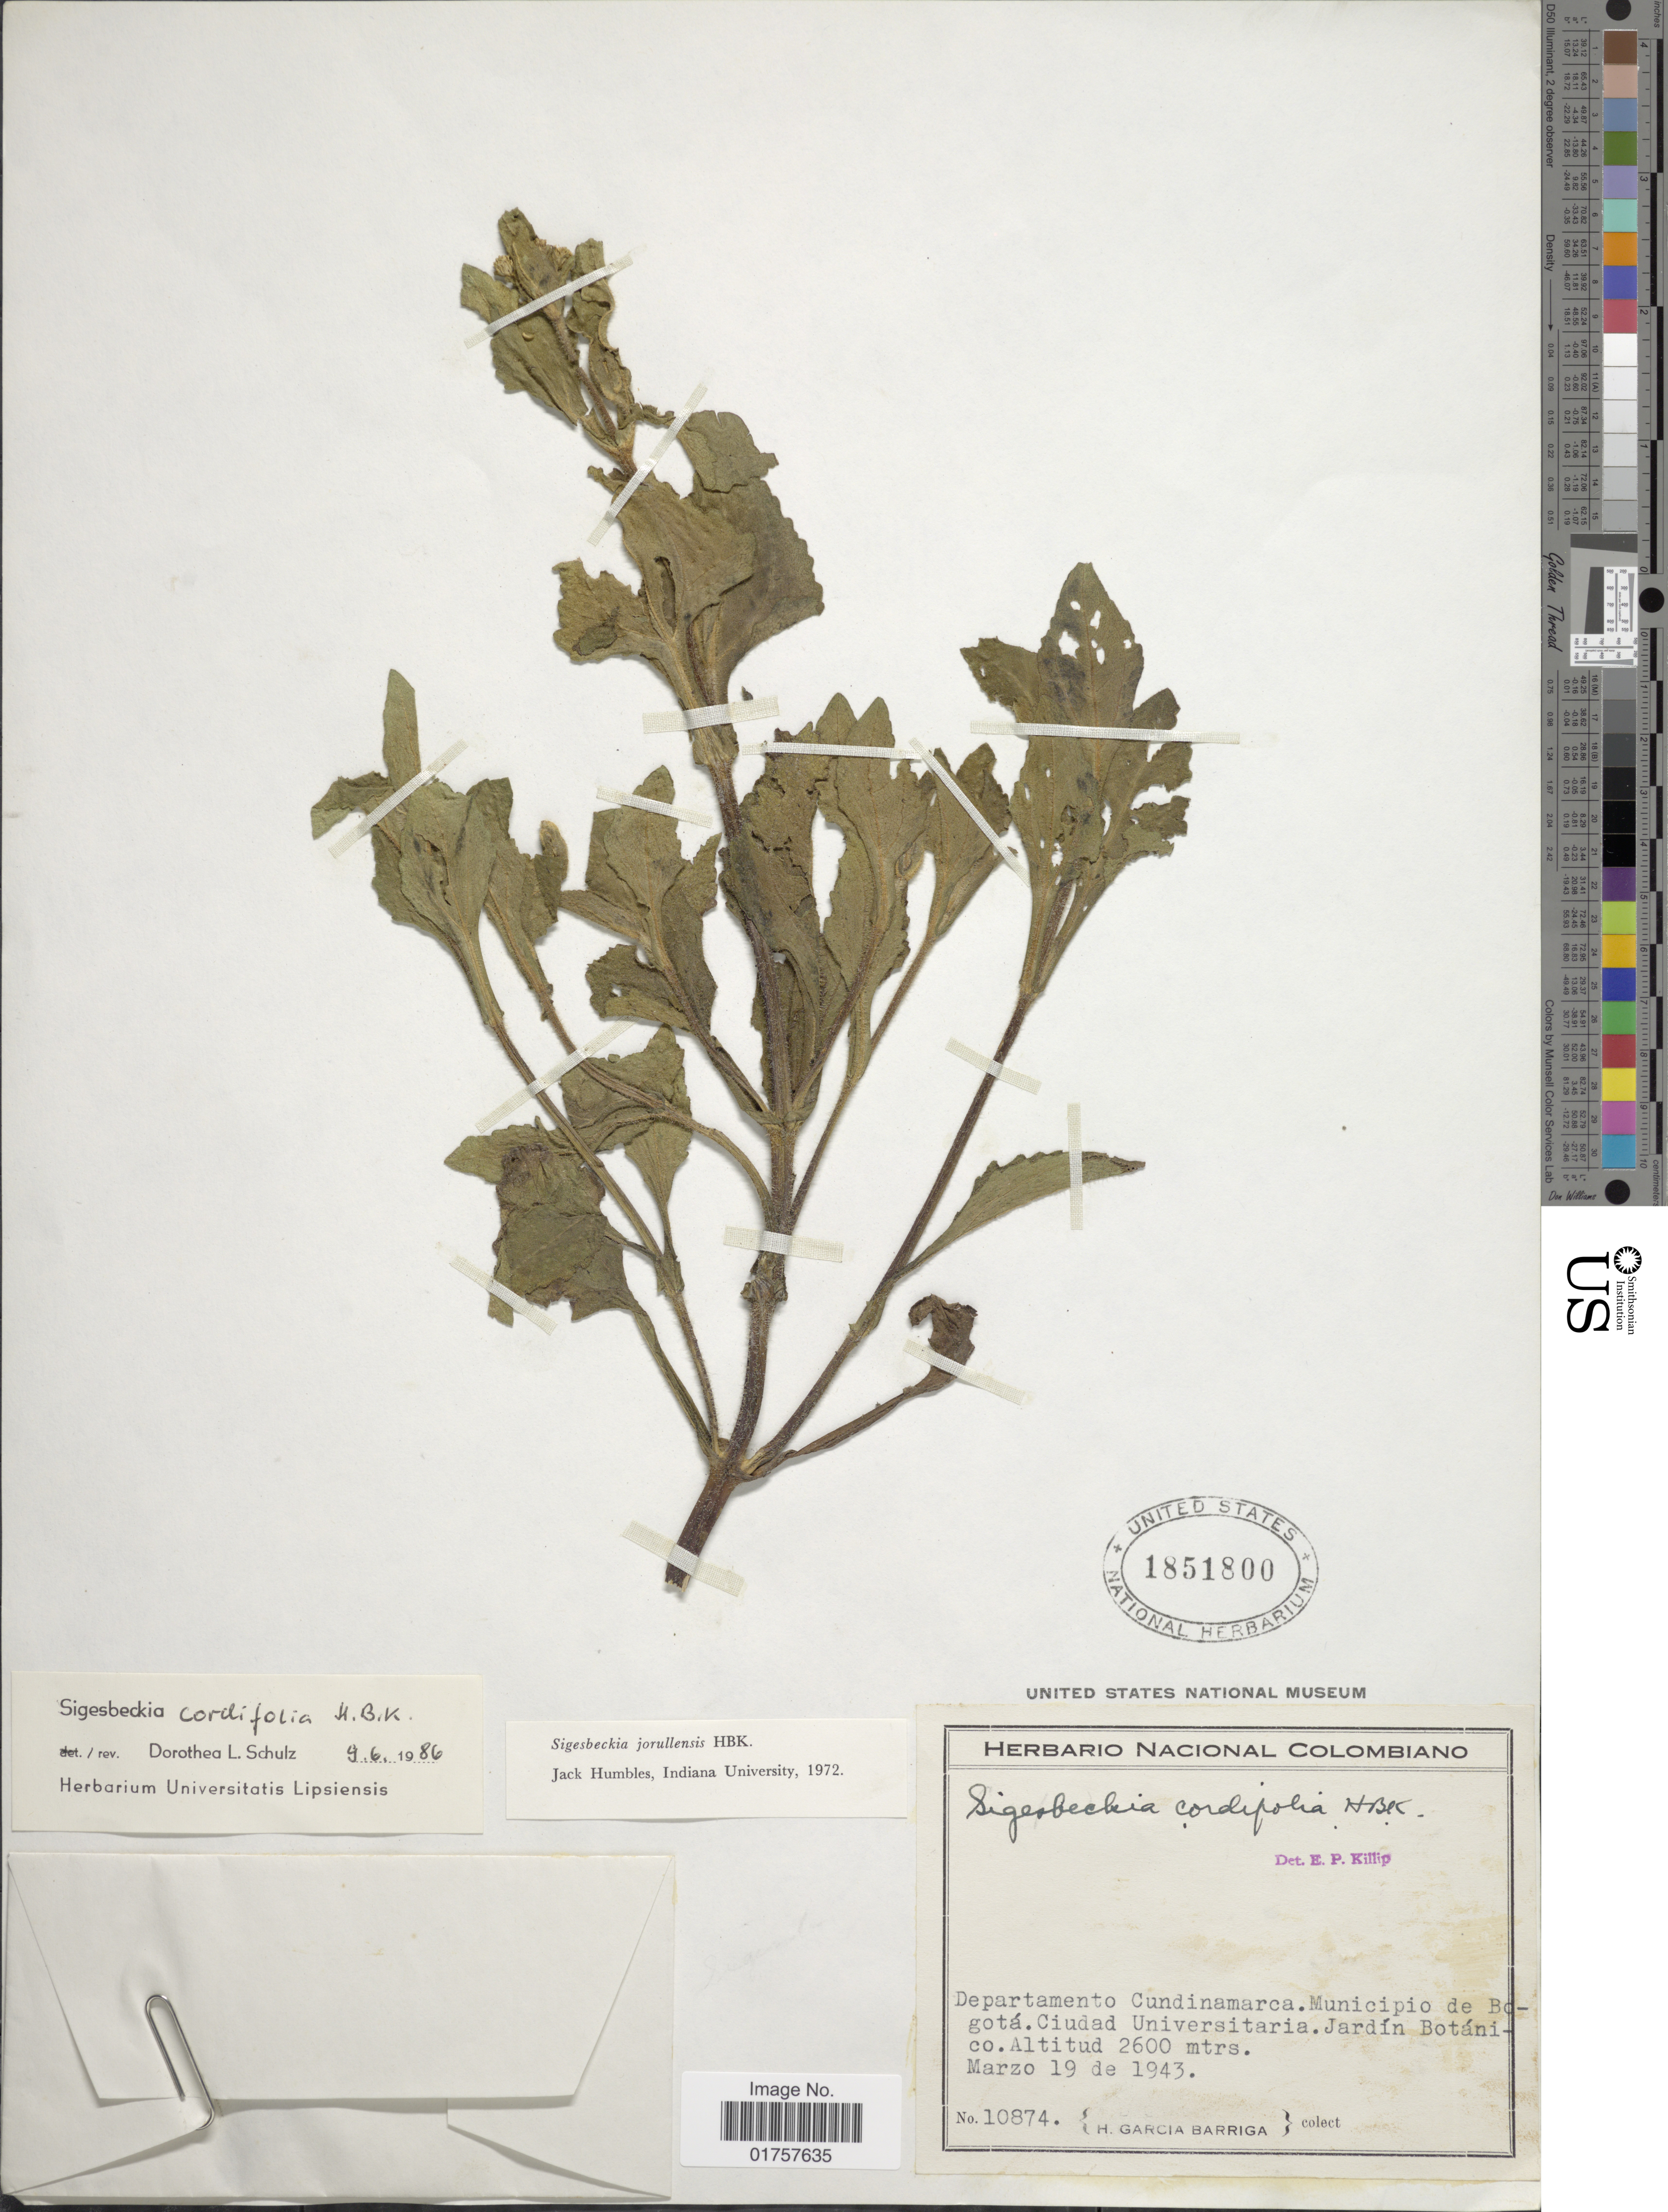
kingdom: Plantae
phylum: Tracheophyta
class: Magnoliopsida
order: Asterales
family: Asteraceae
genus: Sigesbeckia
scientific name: Sigesbeckia cordifolia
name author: Kunth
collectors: H. García Barriga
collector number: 10874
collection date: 1943-03-19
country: Colombia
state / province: Cundinamarca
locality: Municipio de Bogotá. Ciudad Universitaria. Jardín Botánico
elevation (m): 2600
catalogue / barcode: US 1851800